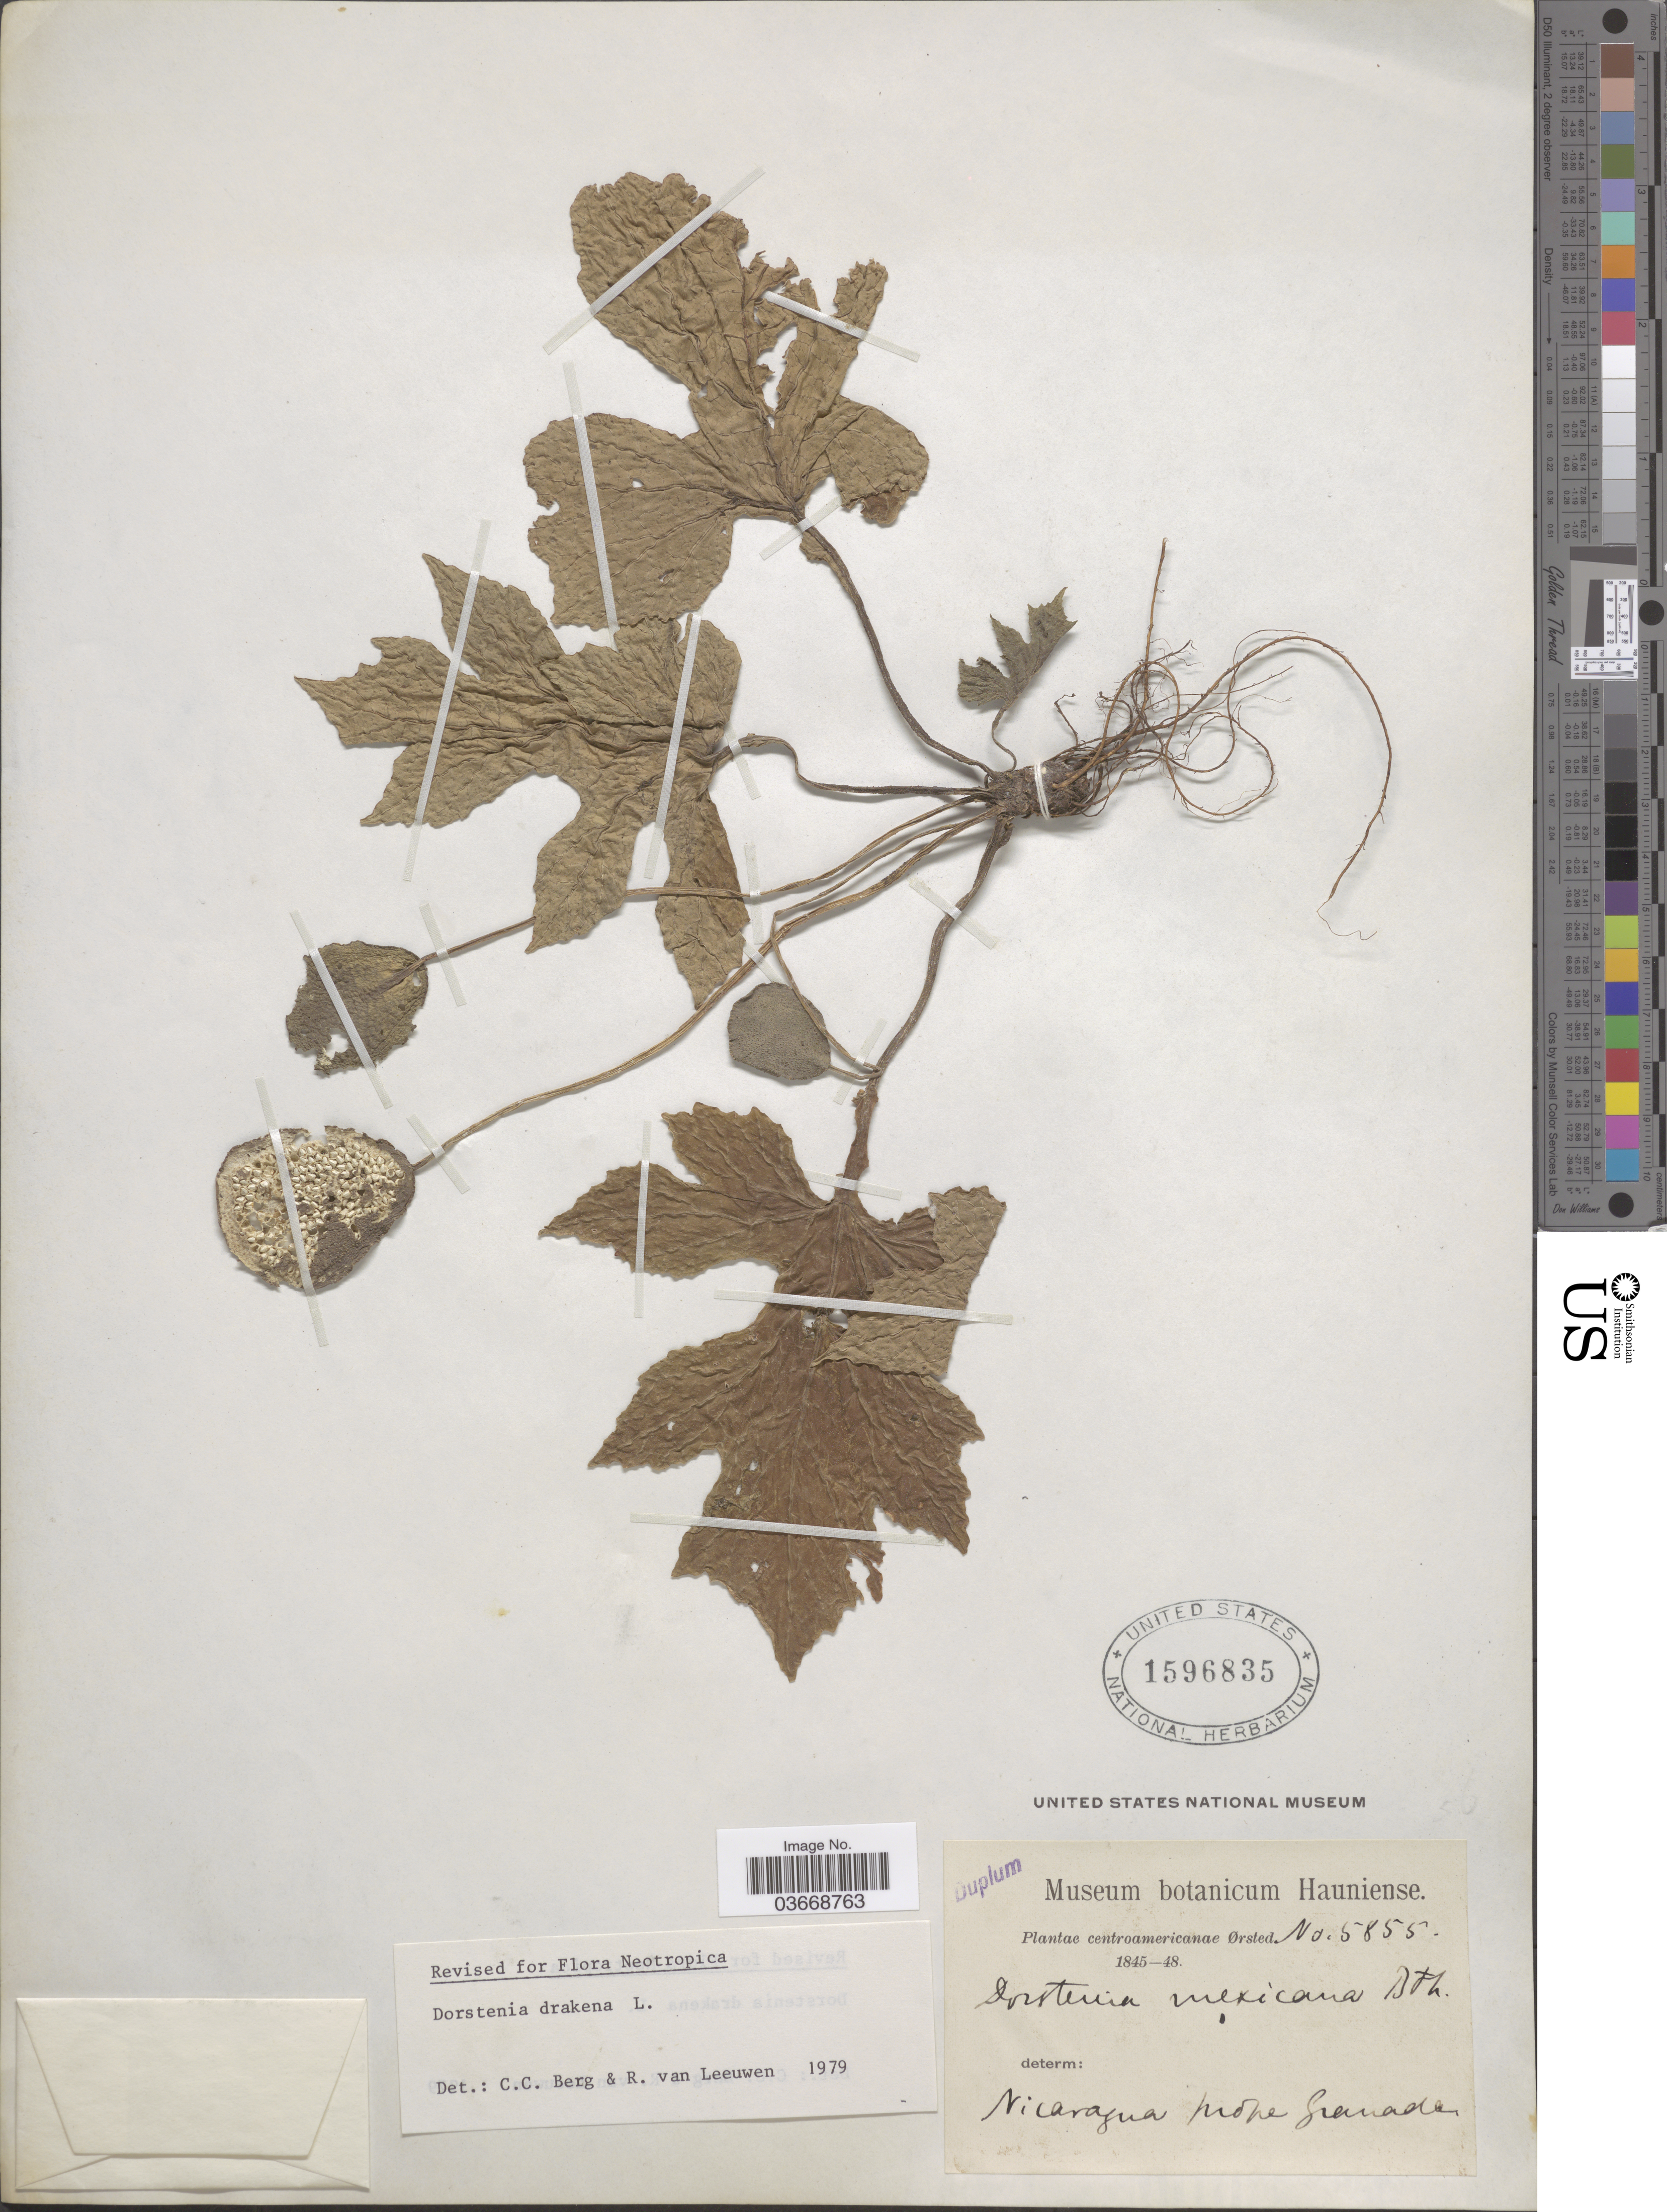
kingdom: Plantae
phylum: Tracheophyta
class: Magnoliopsida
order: Rosales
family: Moraceae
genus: Dorstenia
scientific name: Dorstenia drakena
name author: L.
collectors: Ørsted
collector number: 5855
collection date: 1845/1848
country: Nicaragua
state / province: Granada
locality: Nicaragua prope Granada.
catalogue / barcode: US 1596835